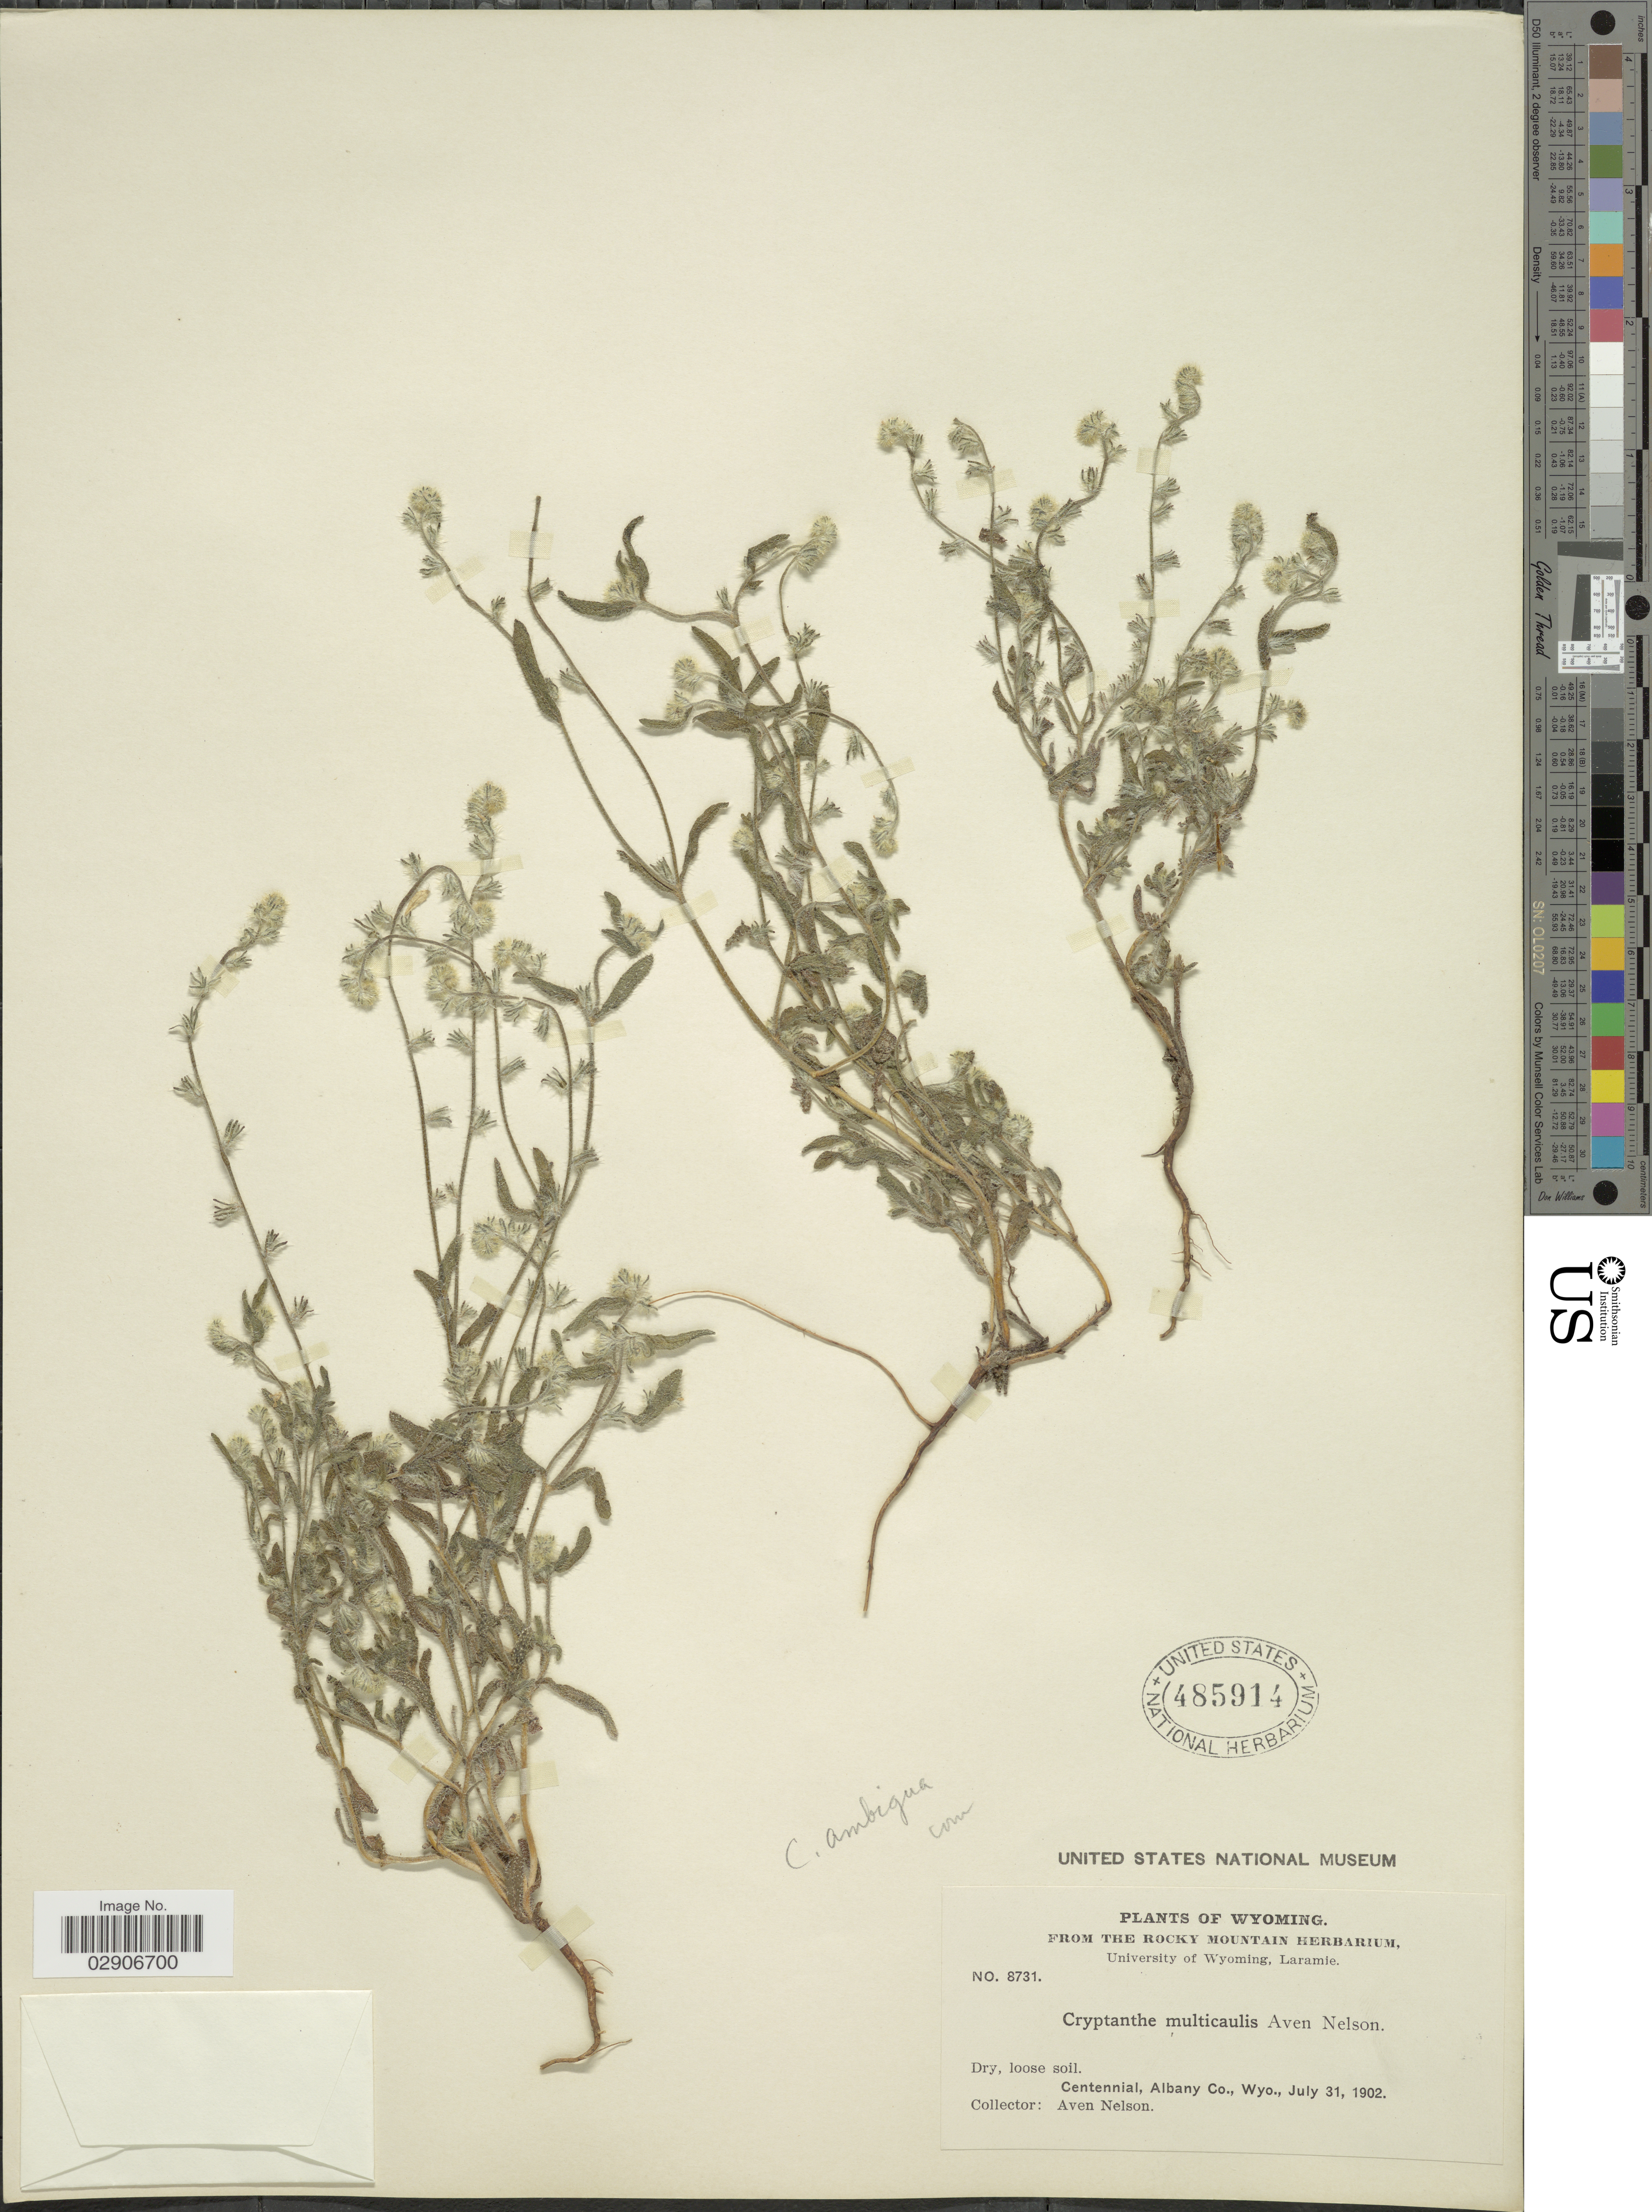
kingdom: Plantae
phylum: Tracheophyta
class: Magnoliopsida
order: Boraginales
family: Boraginaceae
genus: Cryptantha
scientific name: Cryptantha ambigua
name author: (A. Gray) Greene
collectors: A. Nelson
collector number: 8731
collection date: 1902-07-31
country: United States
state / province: Wyoming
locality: Centennial, Albany Co., Wyo.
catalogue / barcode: US 485914